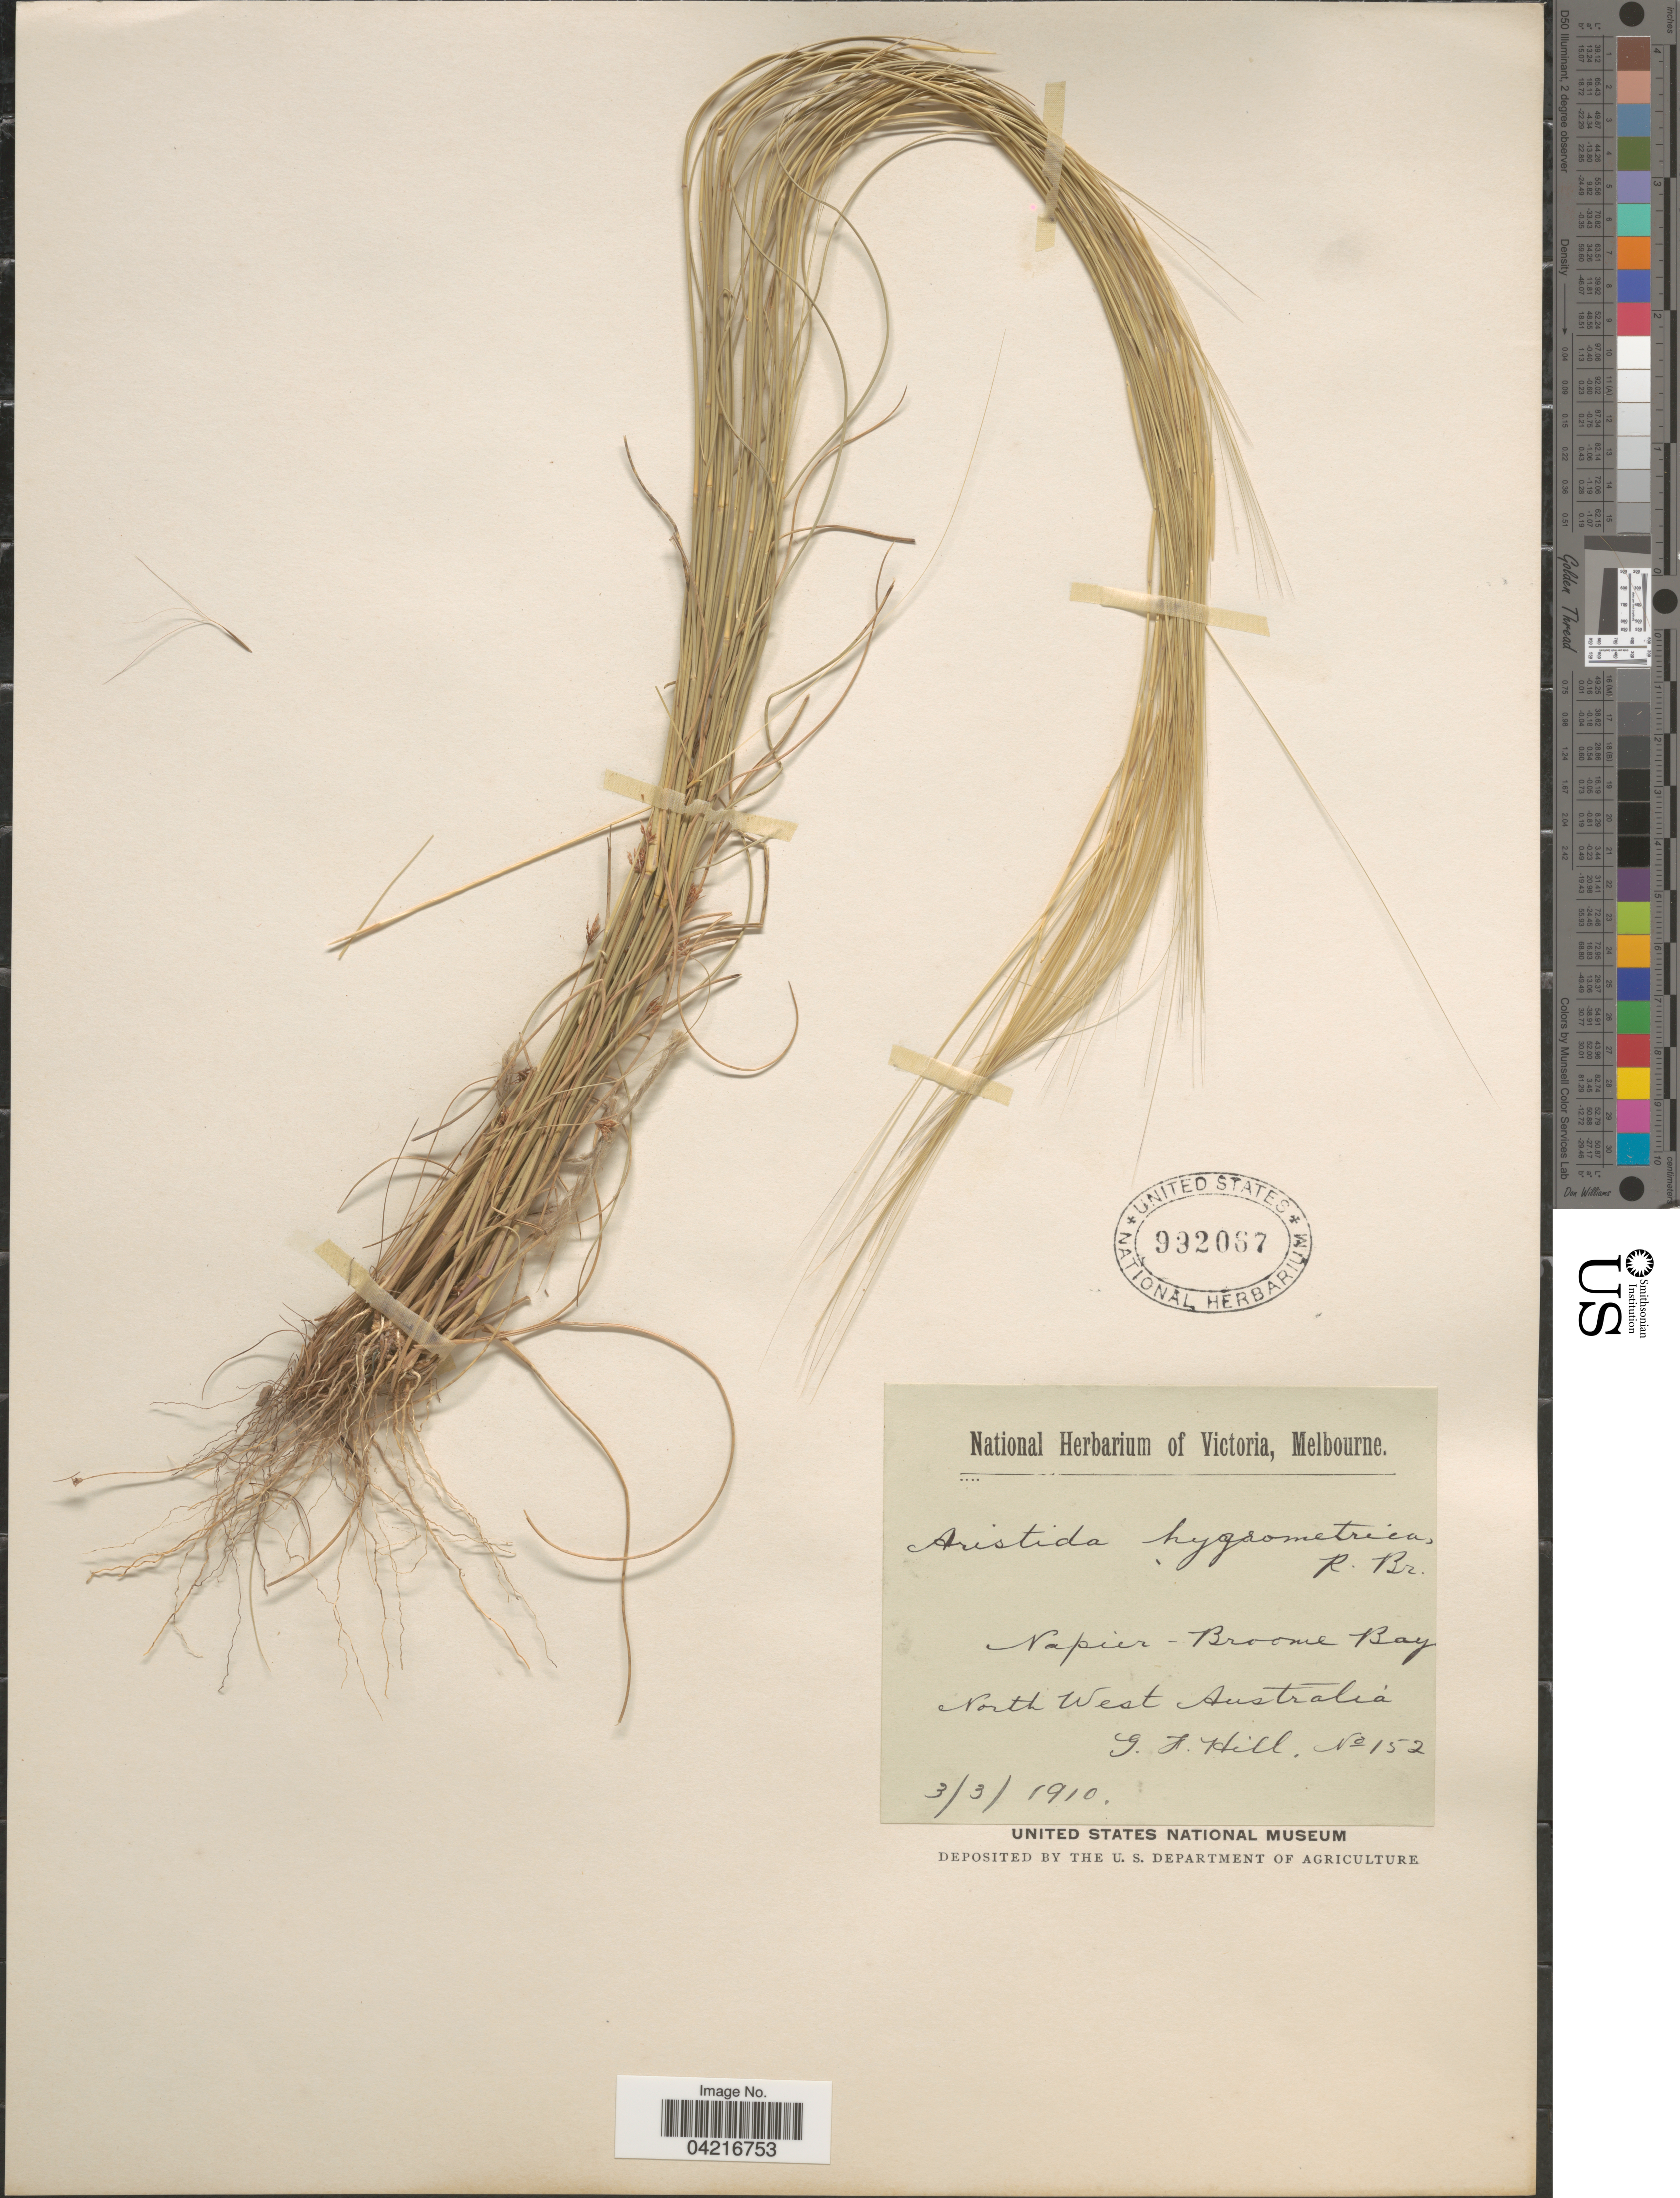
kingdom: Plantae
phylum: Tracheophyta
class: Liliopsida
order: Poales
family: Poaceae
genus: Aristida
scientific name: Aristida hygrometrica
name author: R. Br.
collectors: G. Hill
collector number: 152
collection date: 1910-03-03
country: Australia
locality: Napier-Broome Bay. North West Australia.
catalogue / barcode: US 992067